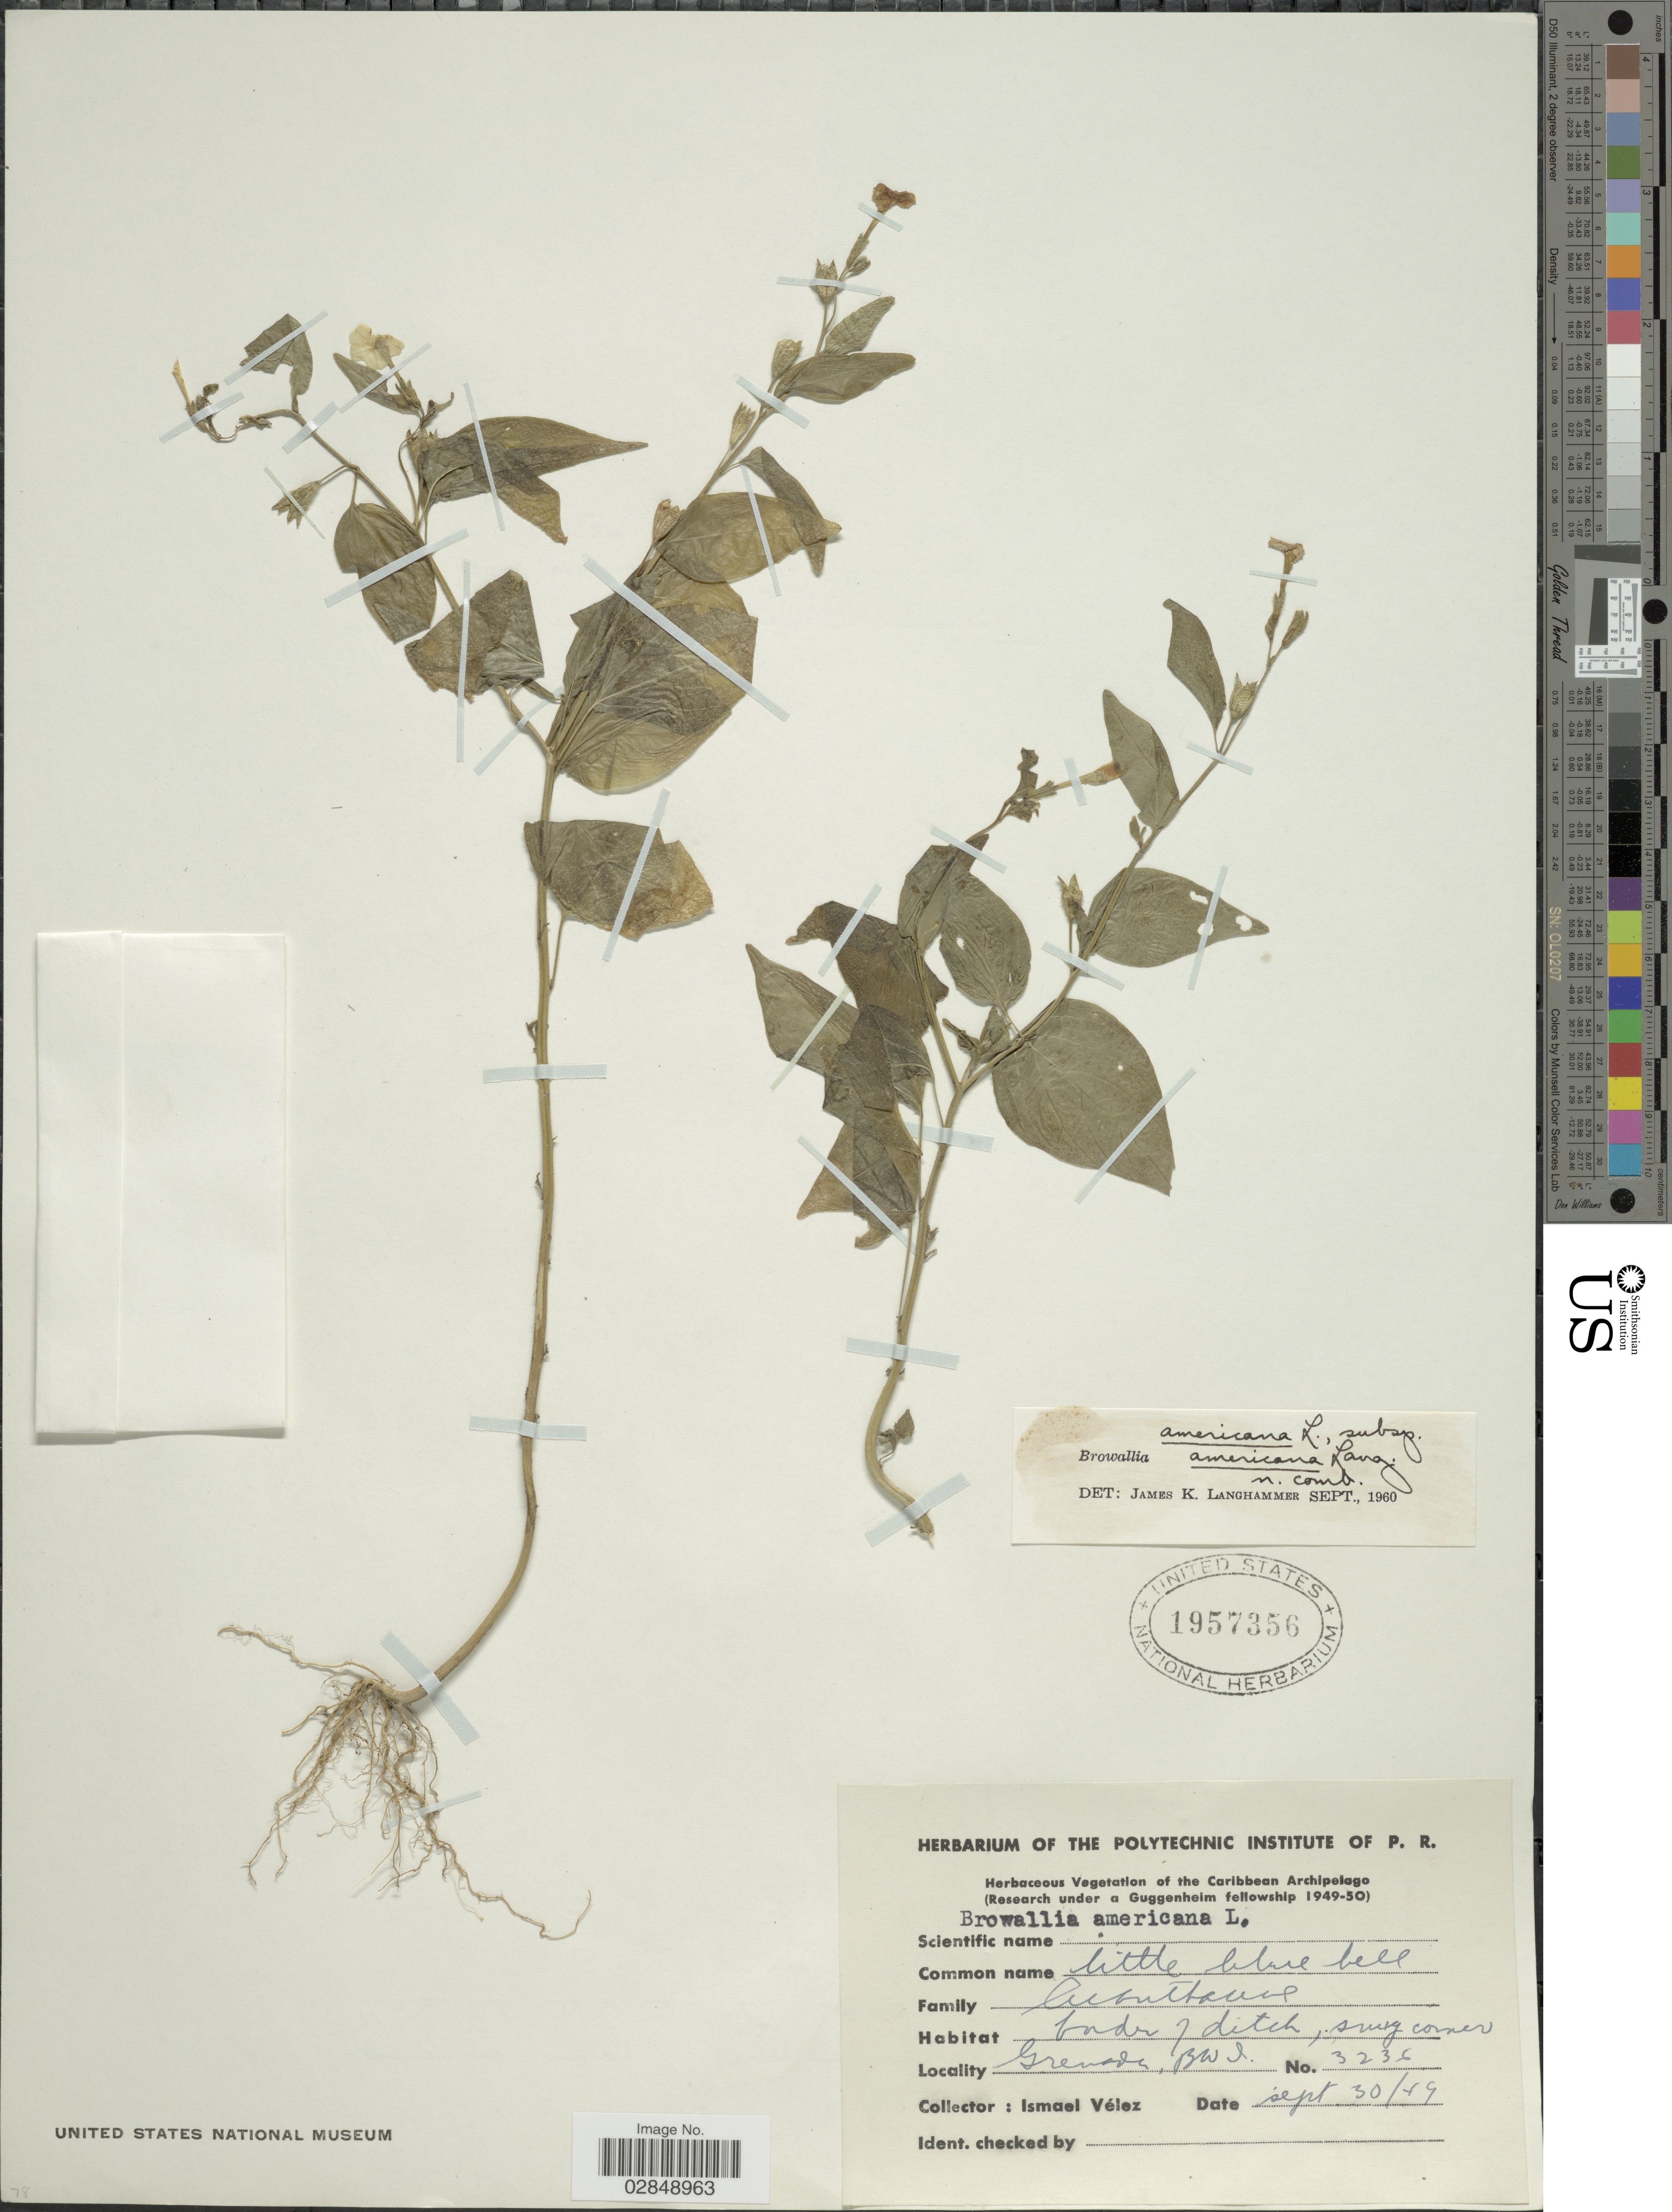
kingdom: Plantae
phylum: Tracheophyta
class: Magnoliopsida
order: Solanales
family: Solanaceae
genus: Browallia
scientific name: Browallia americana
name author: L.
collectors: I. Vélez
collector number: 3236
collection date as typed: Transcribed d/m/y: 30/9/49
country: Grenada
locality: Grenada, BWI.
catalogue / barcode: US 1957356